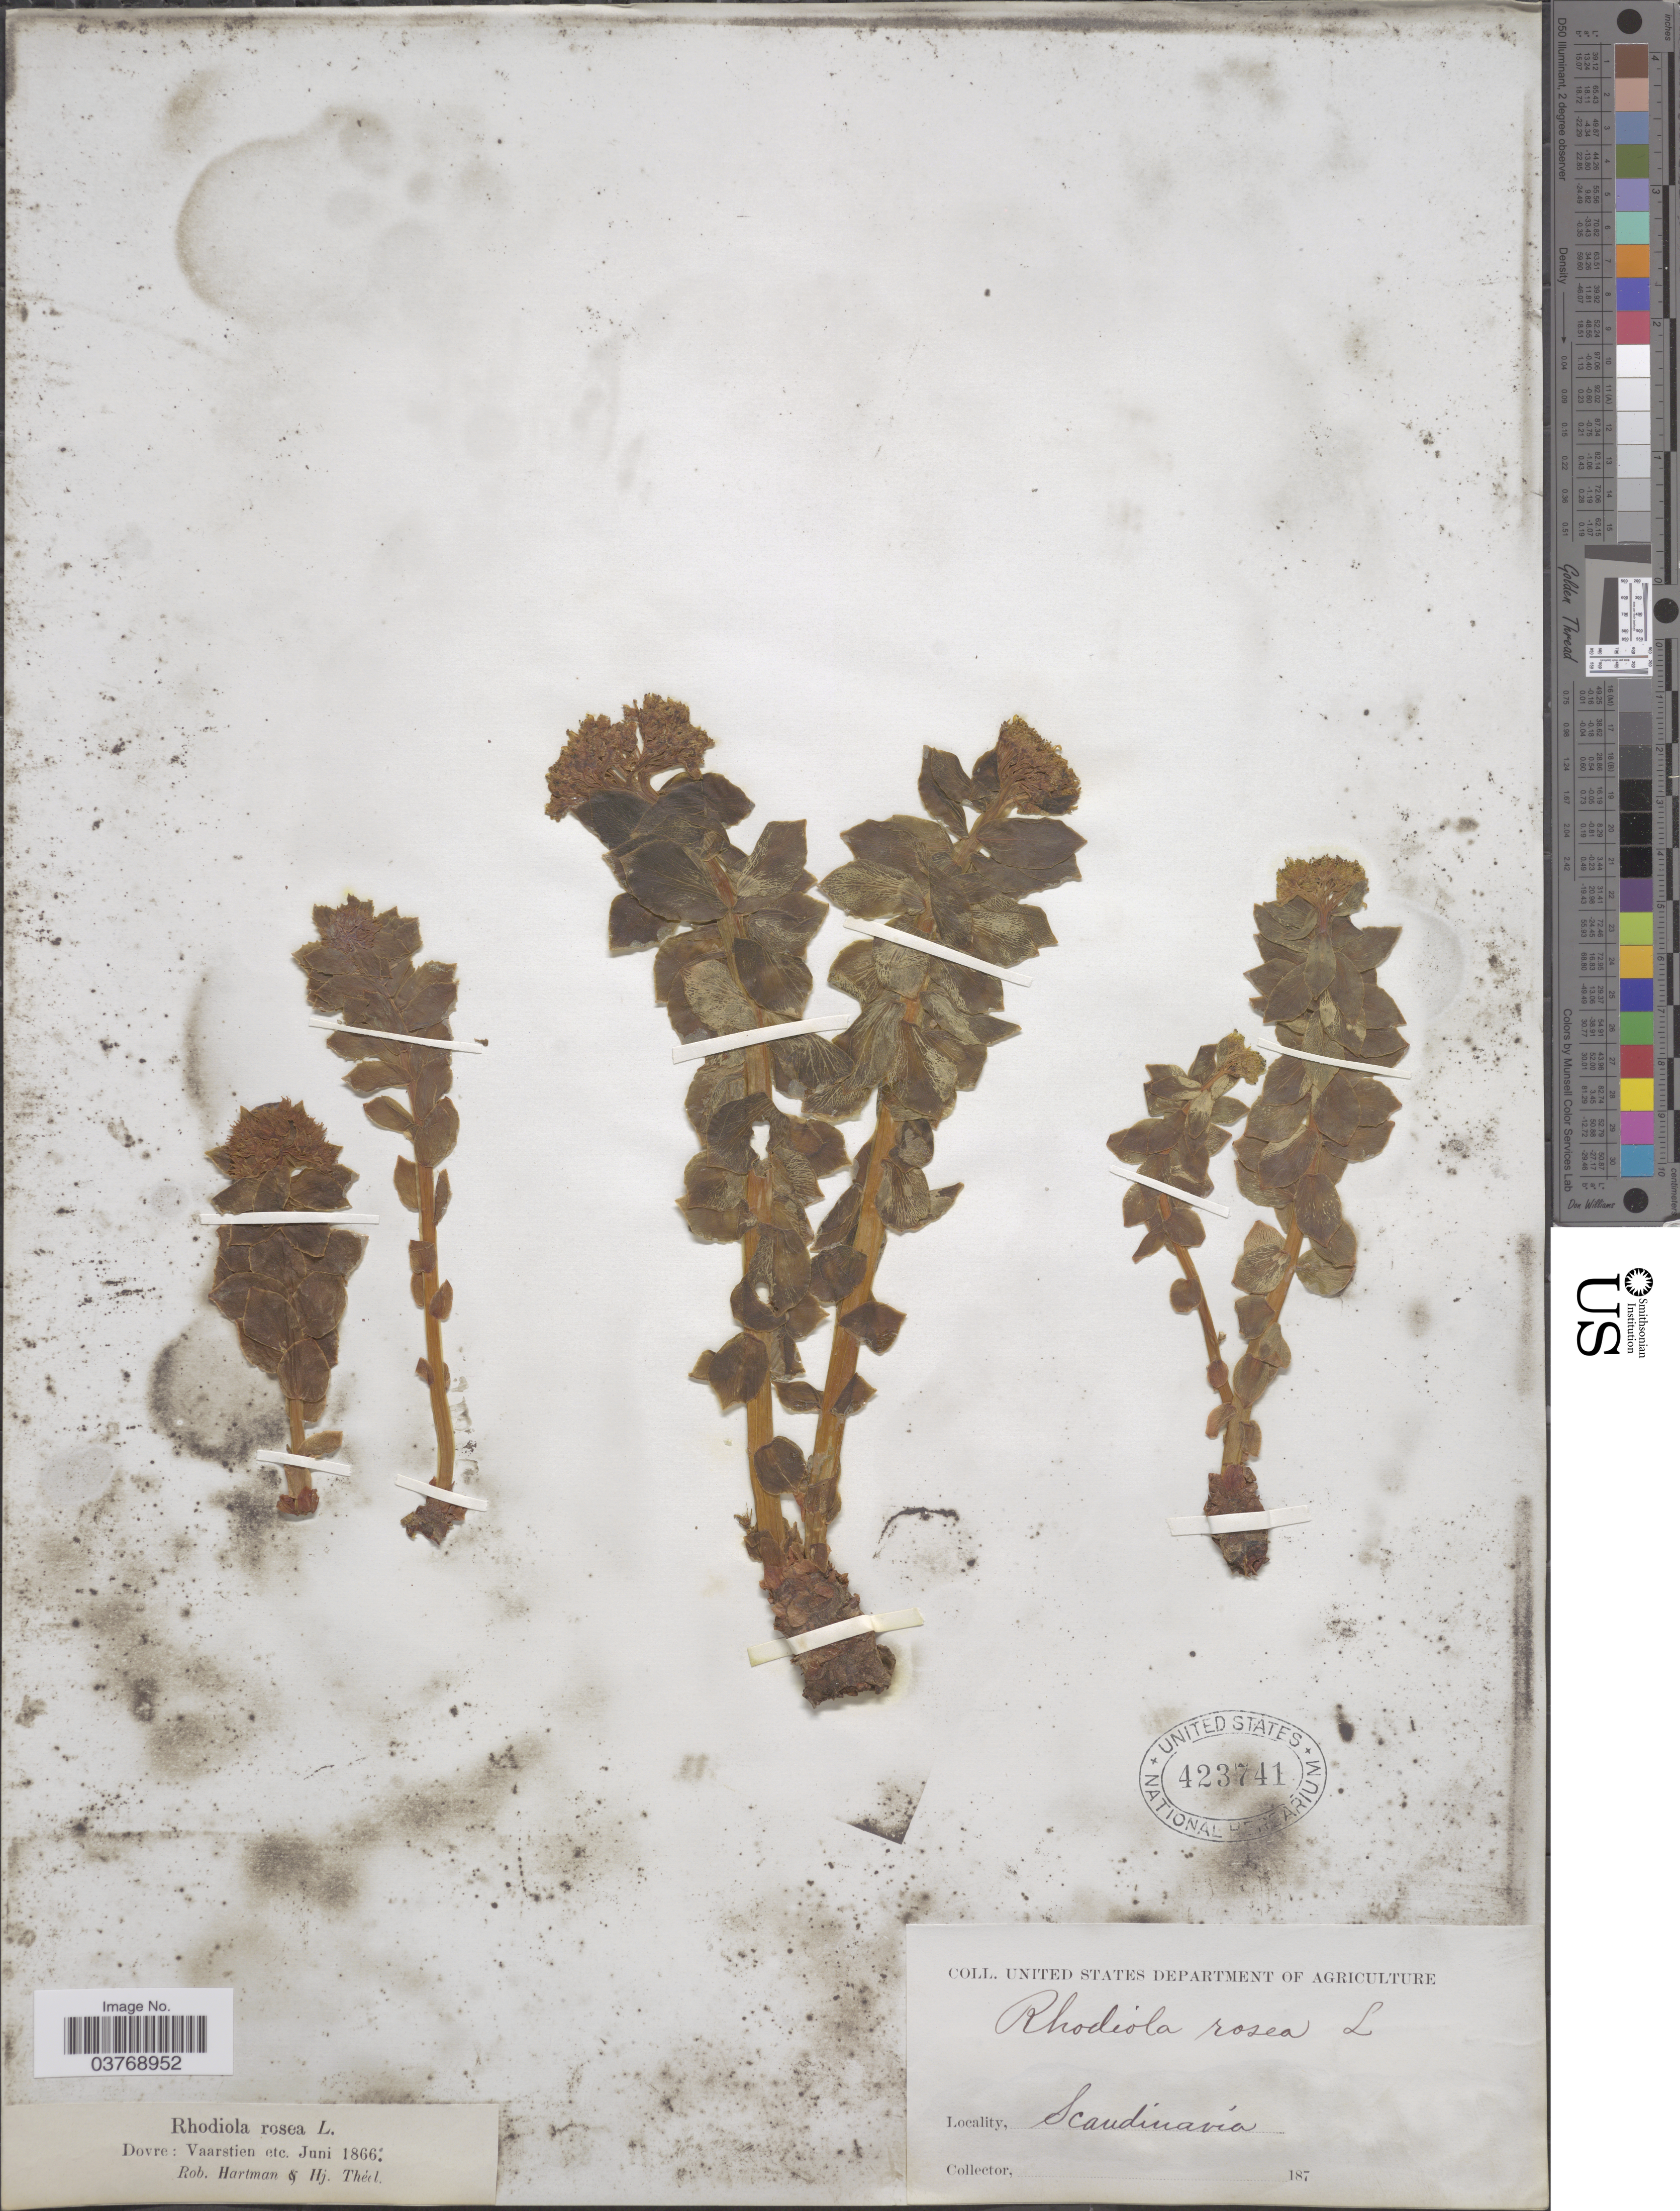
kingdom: Plantae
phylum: Tracheophyta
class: Magnoliopsida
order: Saxifragales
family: Crassulaceae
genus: Rhodiola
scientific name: Rhodiola rosea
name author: L.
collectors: R. W. Hartman & H. Théel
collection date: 1866-06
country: Norway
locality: Dovre: Vaarstien. Scandinavía.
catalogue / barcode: US 423741